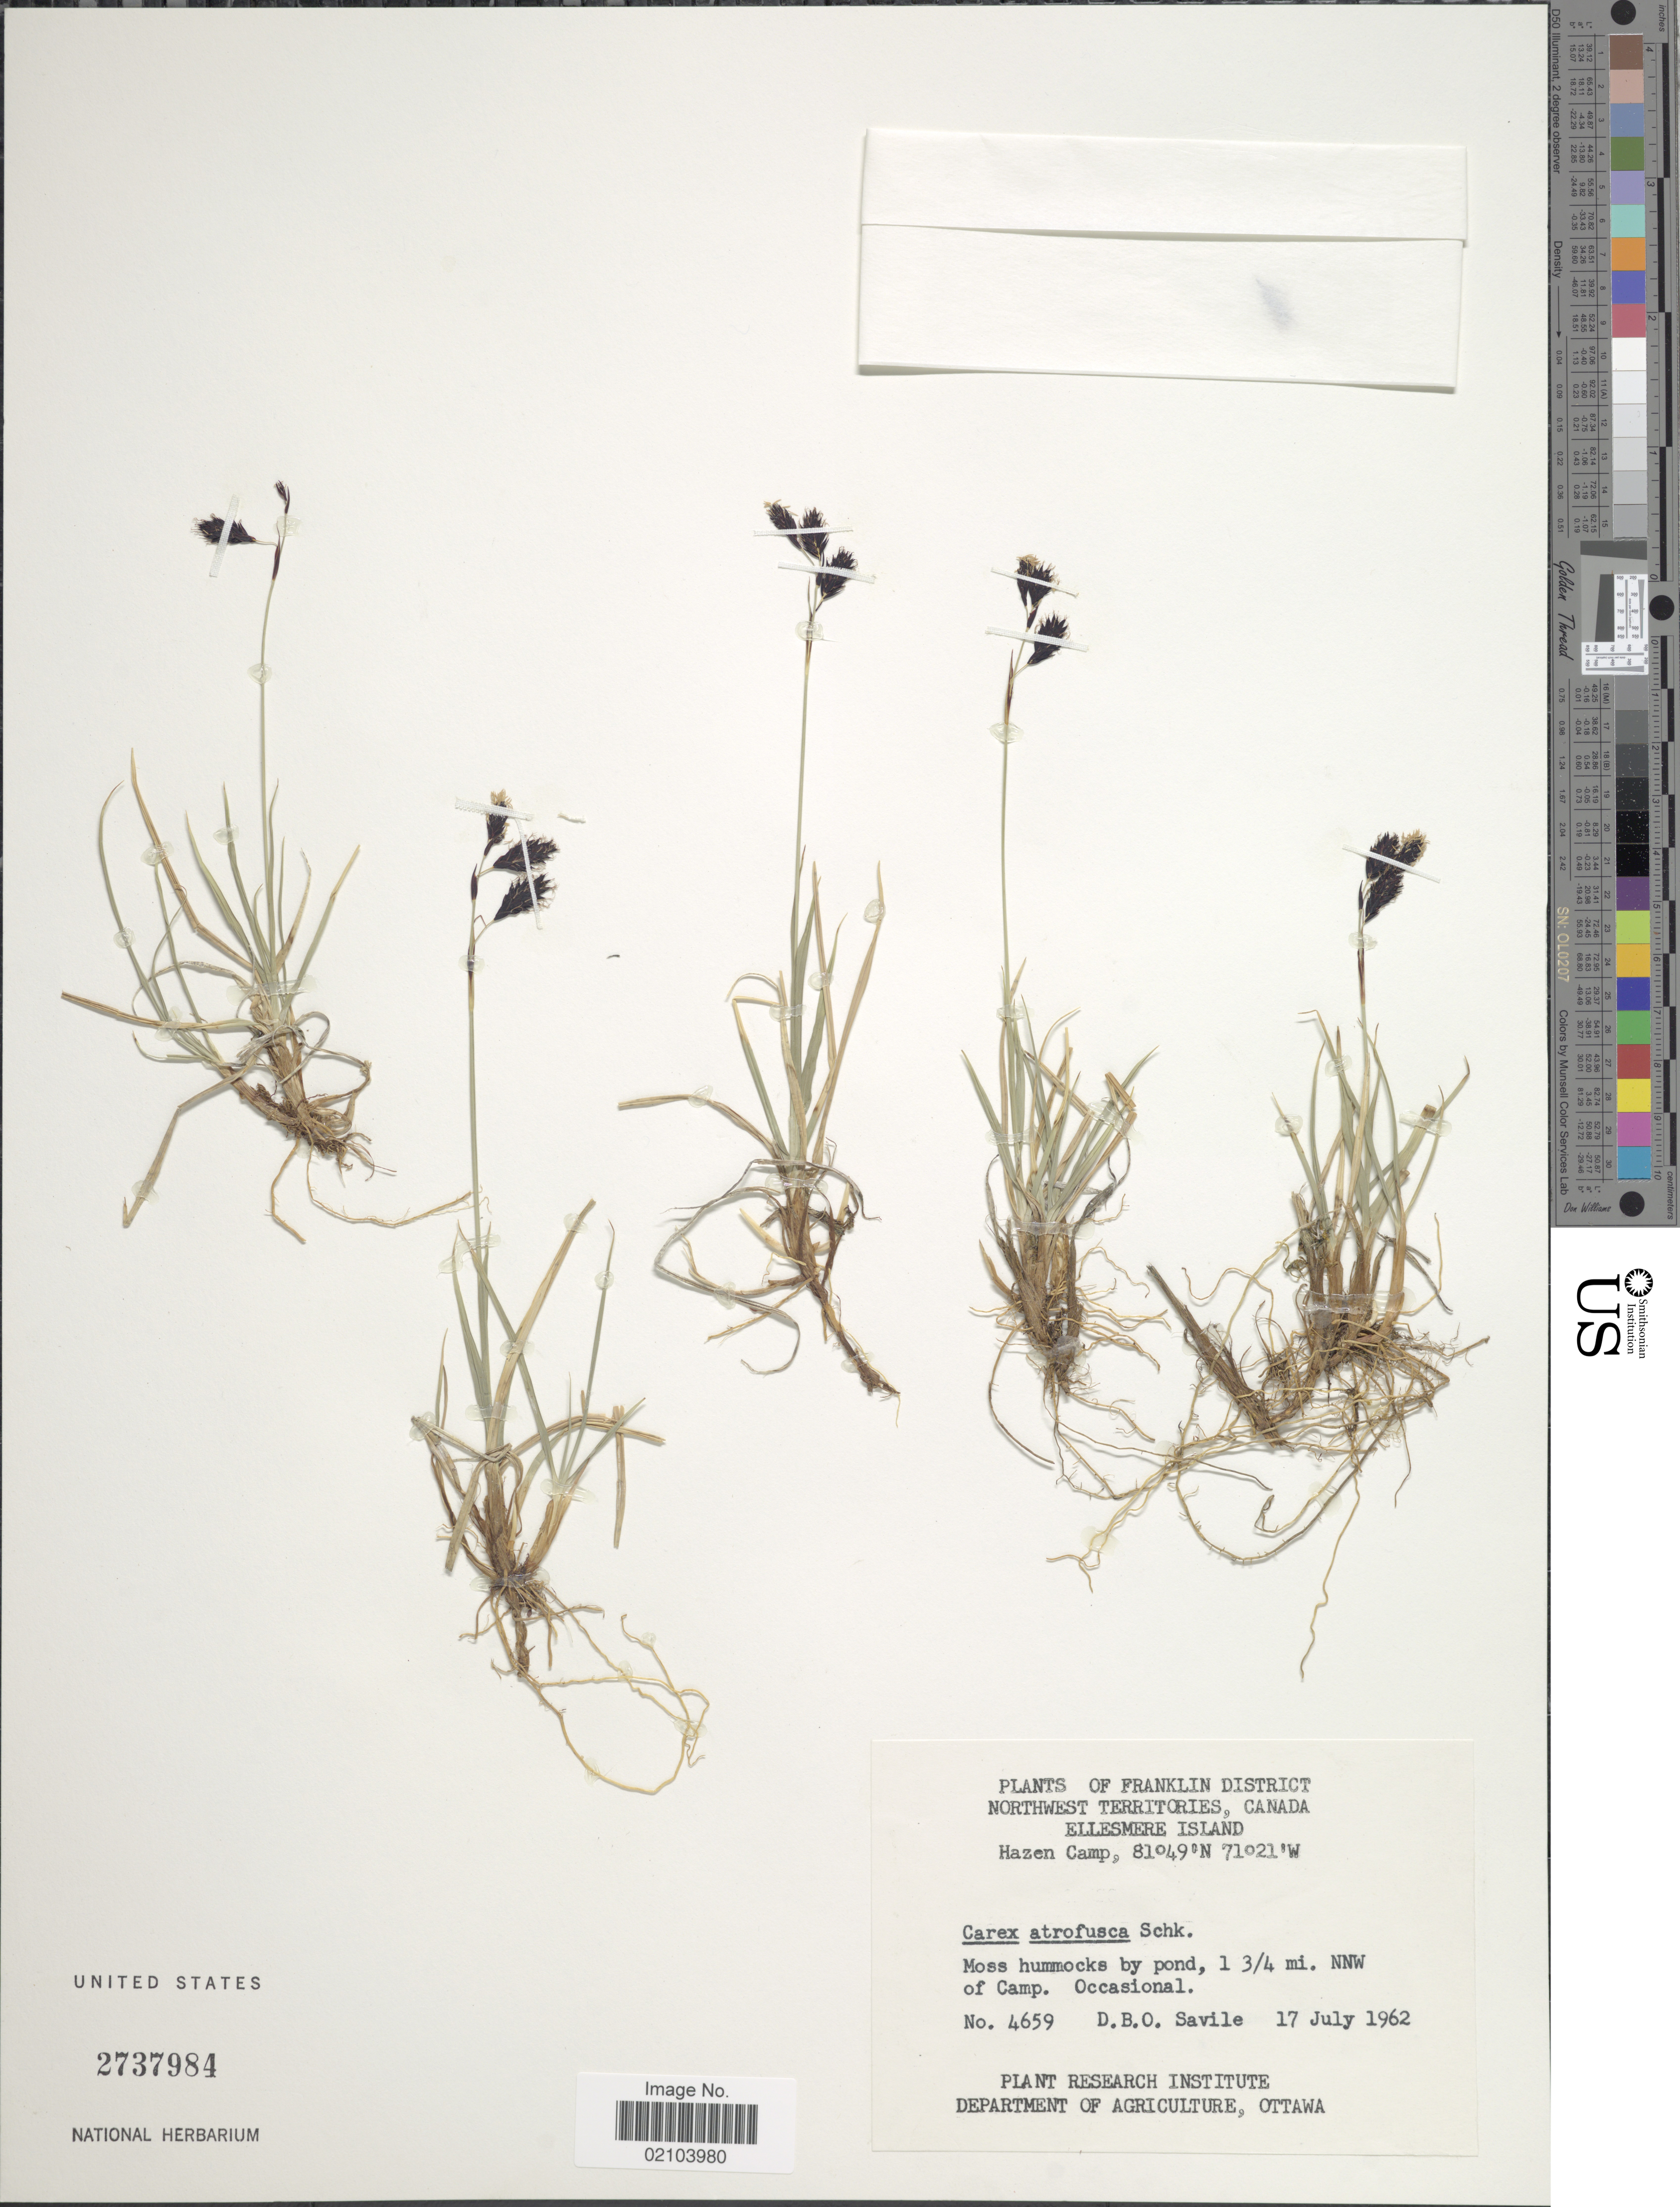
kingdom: Plantae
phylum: Tracheophyta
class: Liliopsida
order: Poales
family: Cyperaceae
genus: Carex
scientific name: Carex atrofusca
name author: Schkuhr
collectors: D. Savile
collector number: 4659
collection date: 1962-07-17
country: Canada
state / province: Northwest Territories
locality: Franklin District. Ellesmere Island. Hazen Camp. 1 3/4 mi. NNW of Camp.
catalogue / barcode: US 2737984